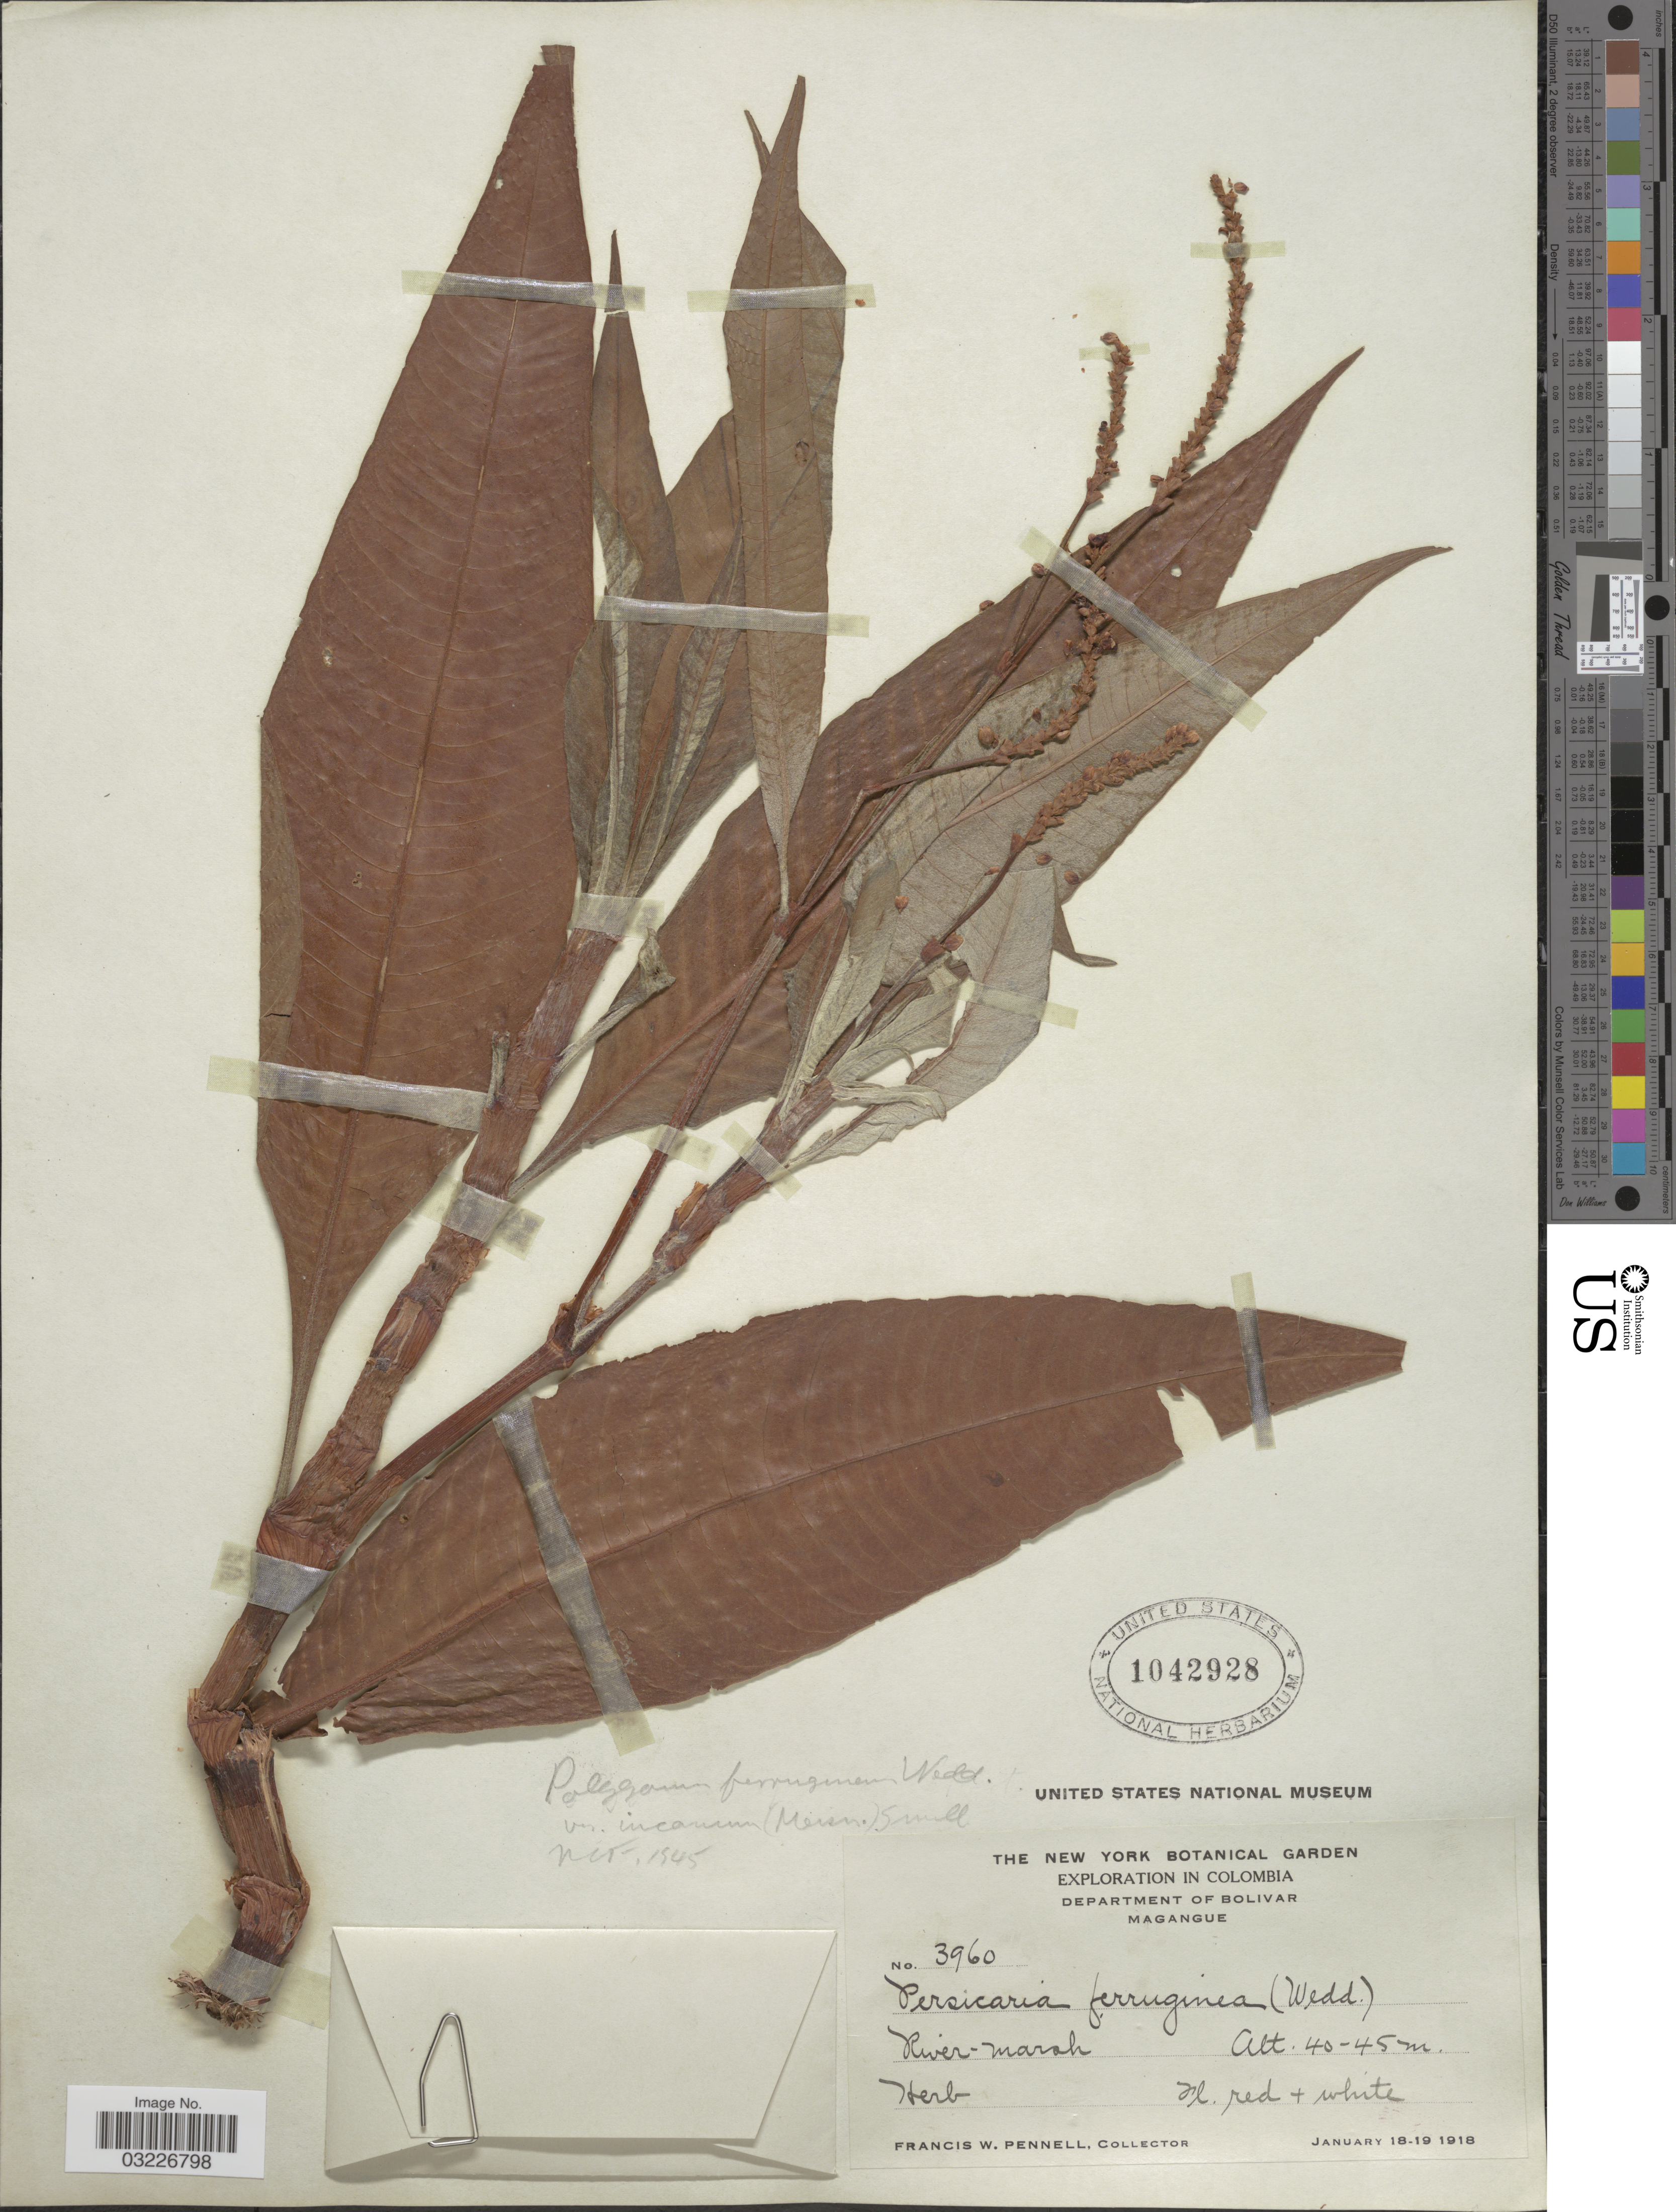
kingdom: Plantae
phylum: Tracheophyta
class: Magnoliopsida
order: Caryophyllales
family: Polygonaceae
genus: Polygonum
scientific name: Polygonum ferrugineum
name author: Wedd.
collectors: F. W. Pennell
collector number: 3960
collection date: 1918-01-18/1918-01-19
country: Colombia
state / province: Bolívar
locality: Department of Bolivar. Magangue.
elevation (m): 40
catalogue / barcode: US 1042928